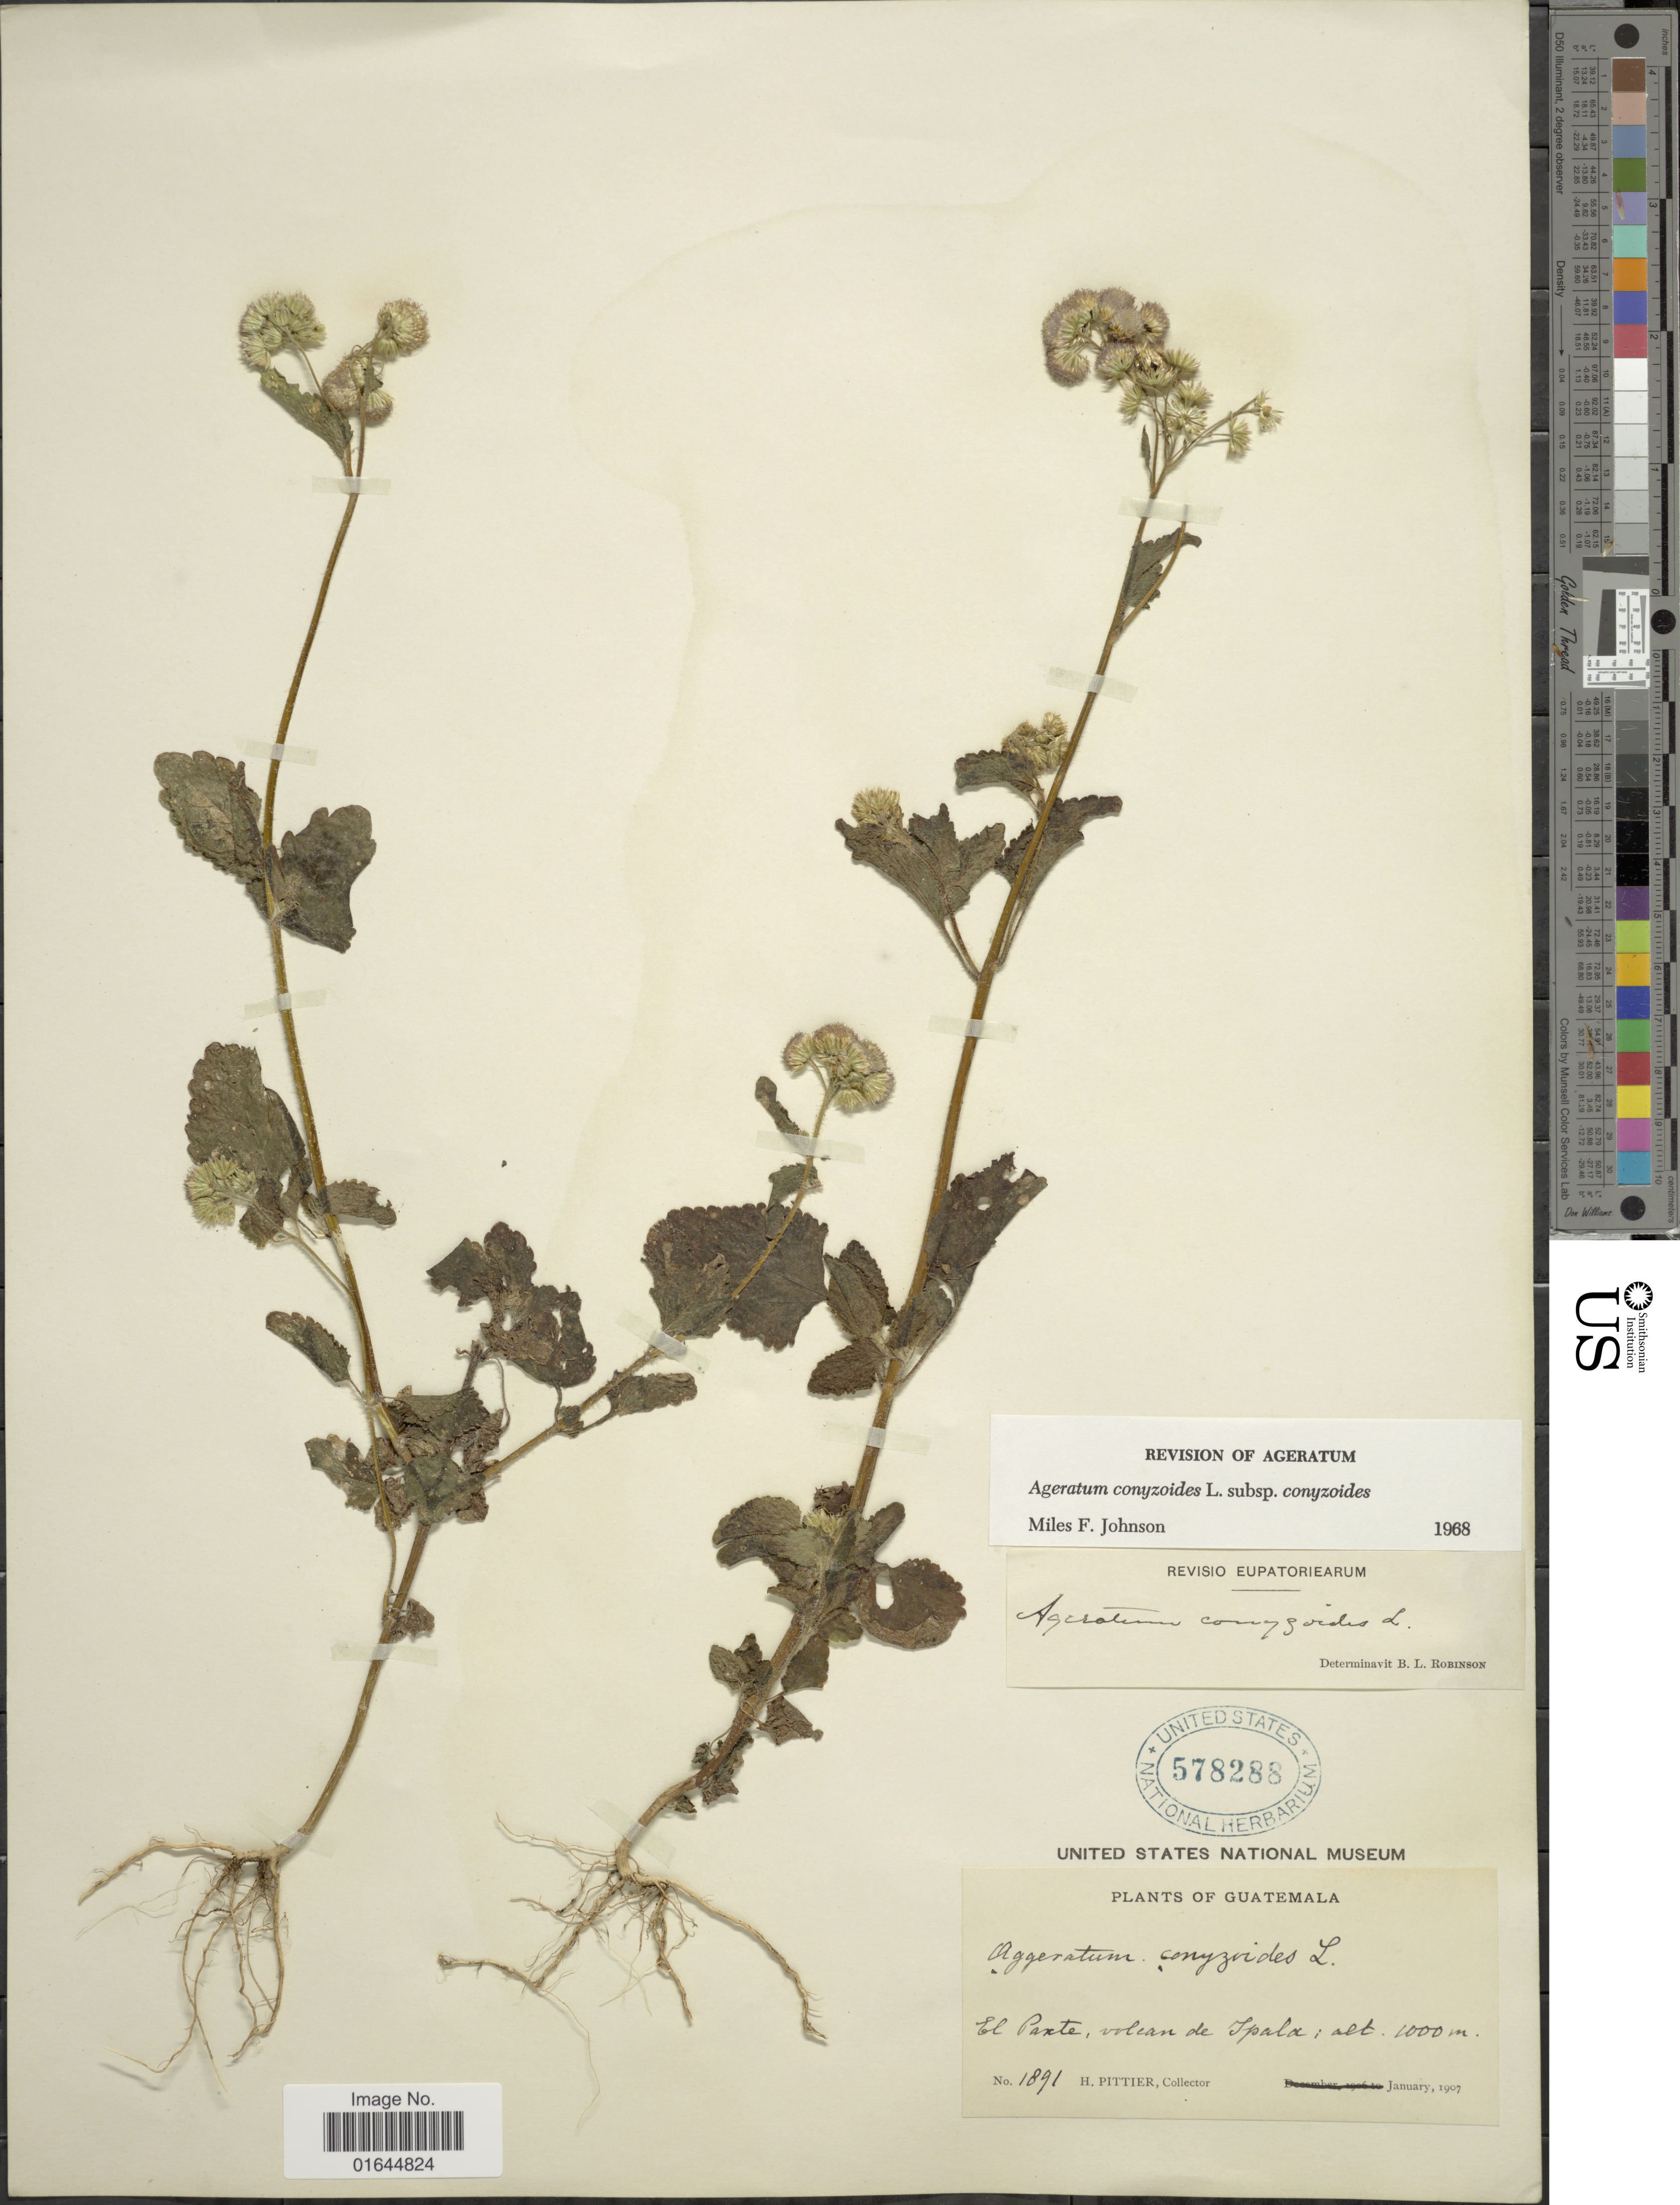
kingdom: Plantae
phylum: Tracheophyta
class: Magnoliopsida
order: Asterales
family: Asteraceae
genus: Ageratum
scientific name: Ageratum houstonianum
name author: Mill.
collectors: H. F. Pittier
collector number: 1891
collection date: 1907-01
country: Guatemala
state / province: Guatemala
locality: Guatemala, El Porte, volcan de Ipala.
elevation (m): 1000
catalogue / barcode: US 578288